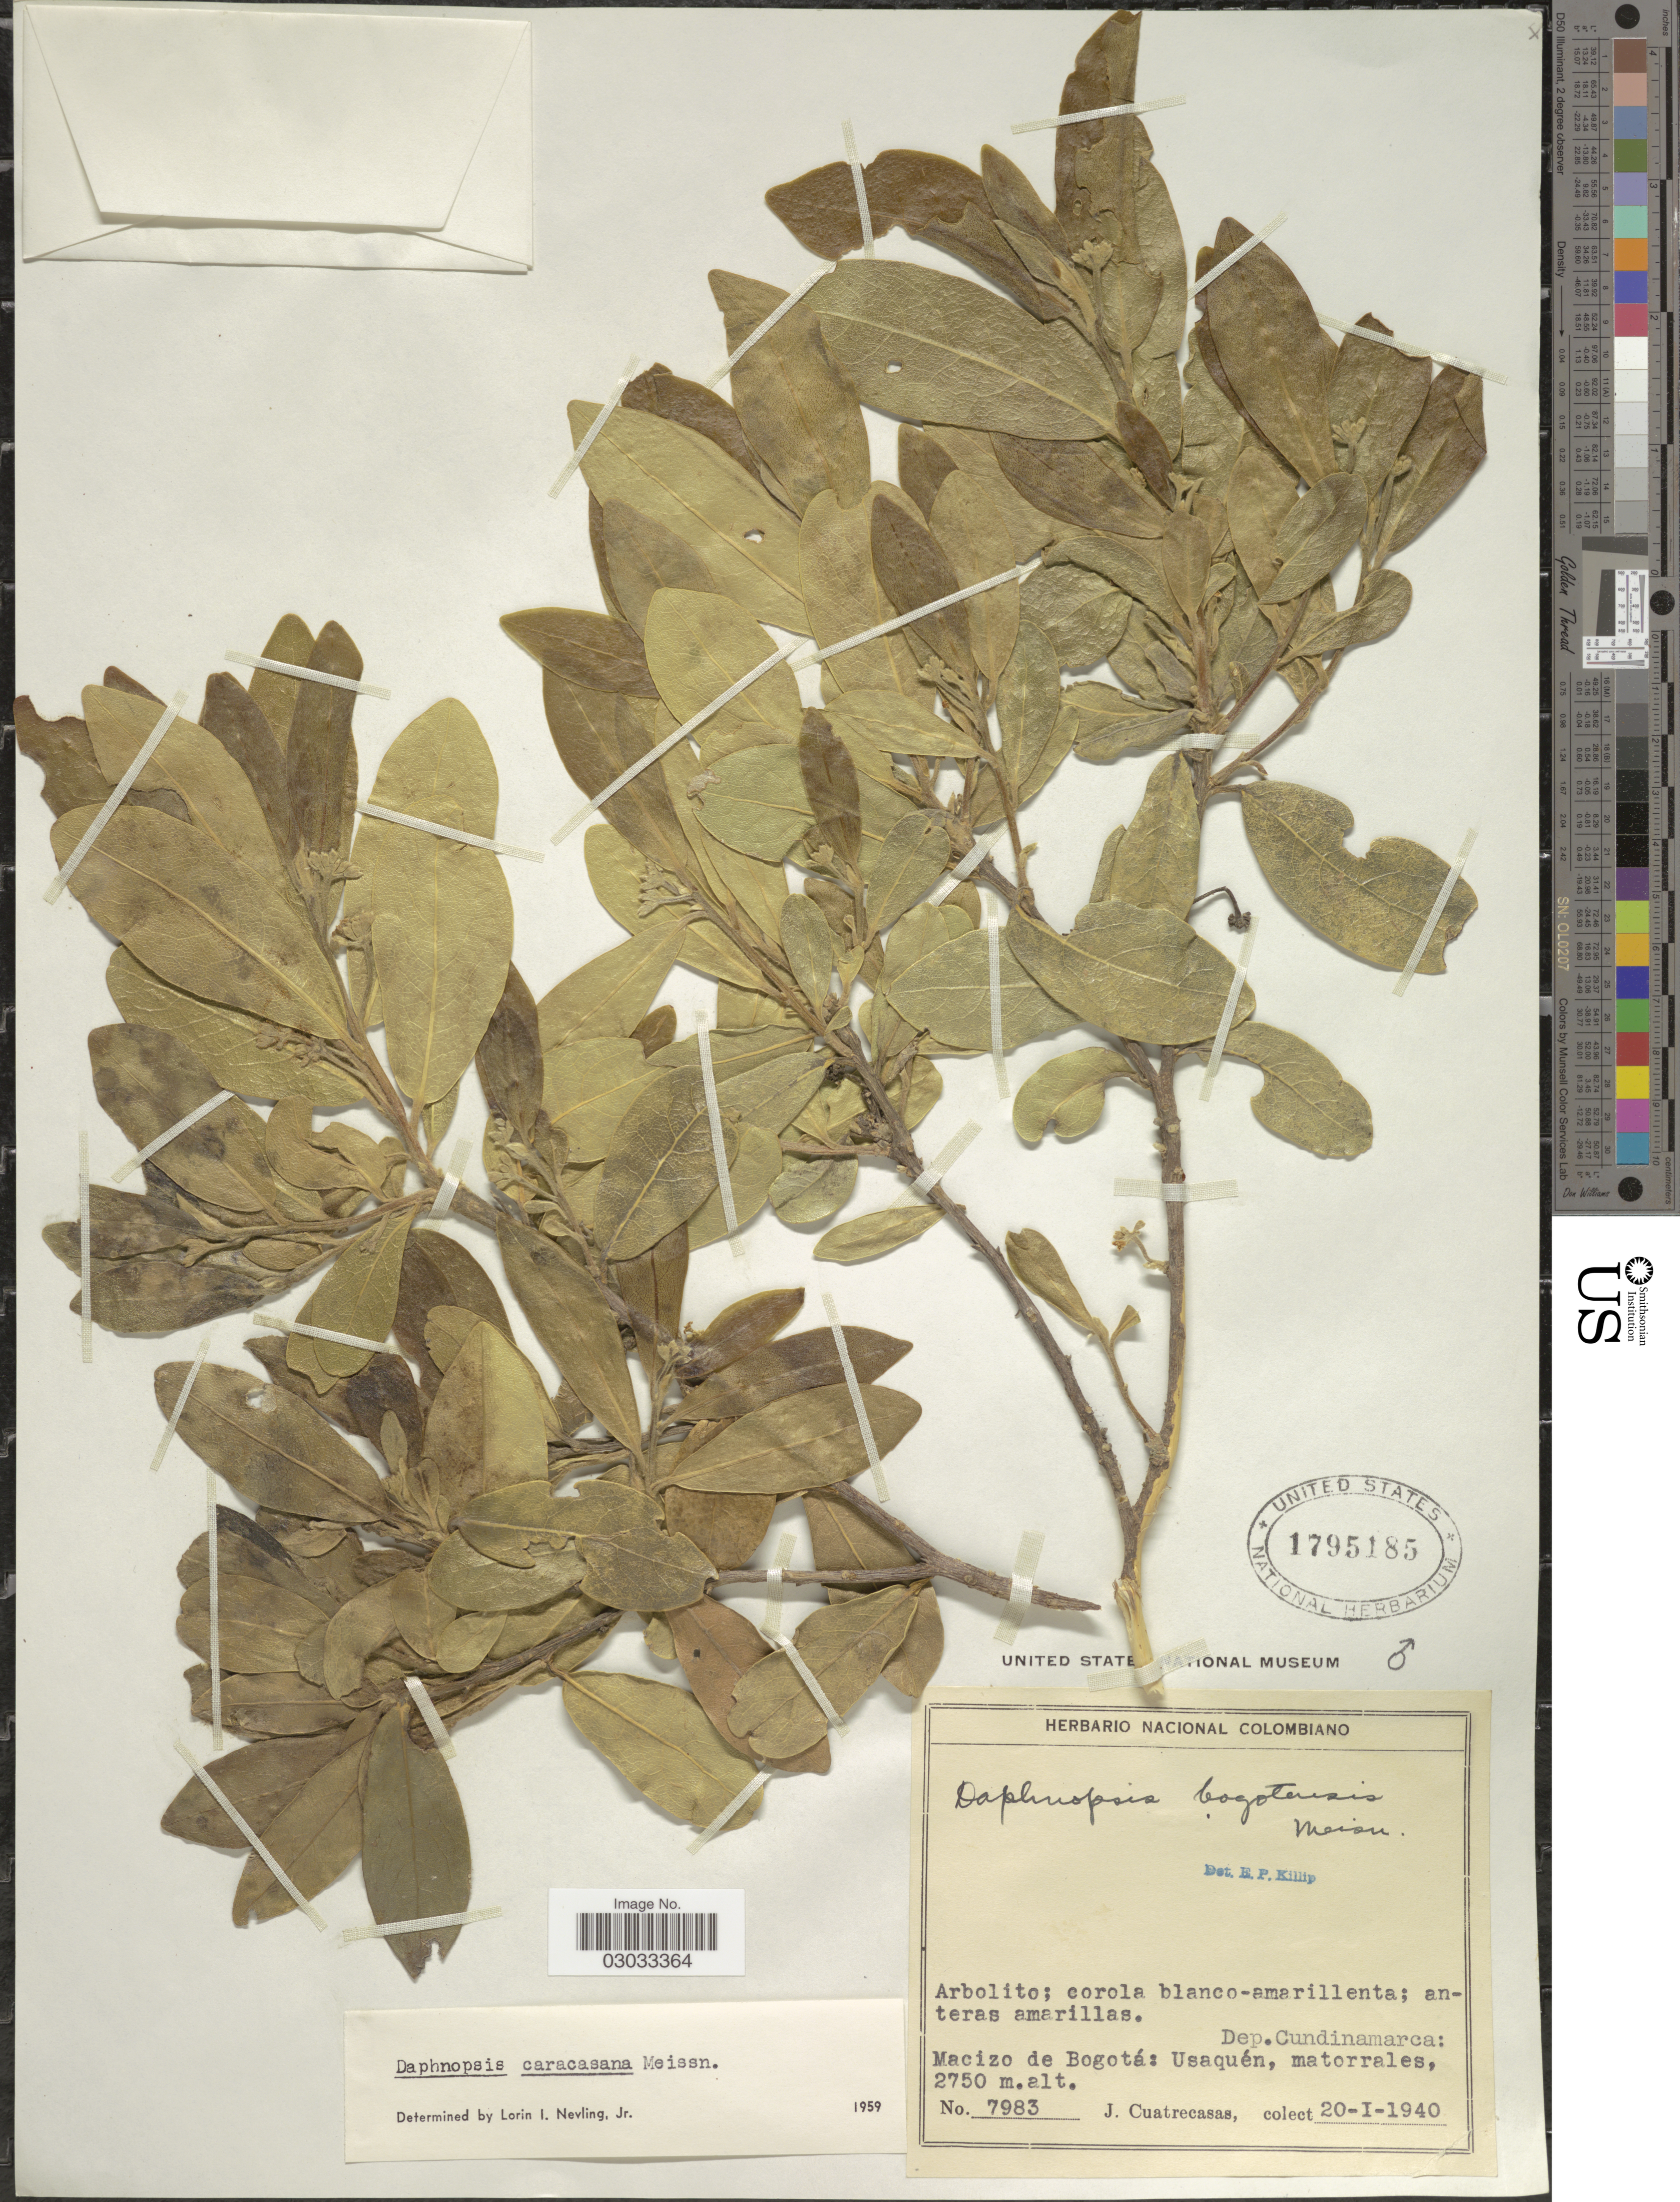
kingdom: Plantae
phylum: Tracheophyta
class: Magnoliopsida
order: Malvales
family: Thymelaeaceae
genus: Daphnopsis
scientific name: Daphnopsis caracasana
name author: Meisn.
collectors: J. Cuatrecasas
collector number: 7983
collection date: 1940-01-20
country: Colombia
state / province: Cundinamarca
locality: Dep. Cundinamarca: Macizo de Bogotá: Usaquén, matorrales.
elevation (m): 2750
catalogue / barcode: US 1795185